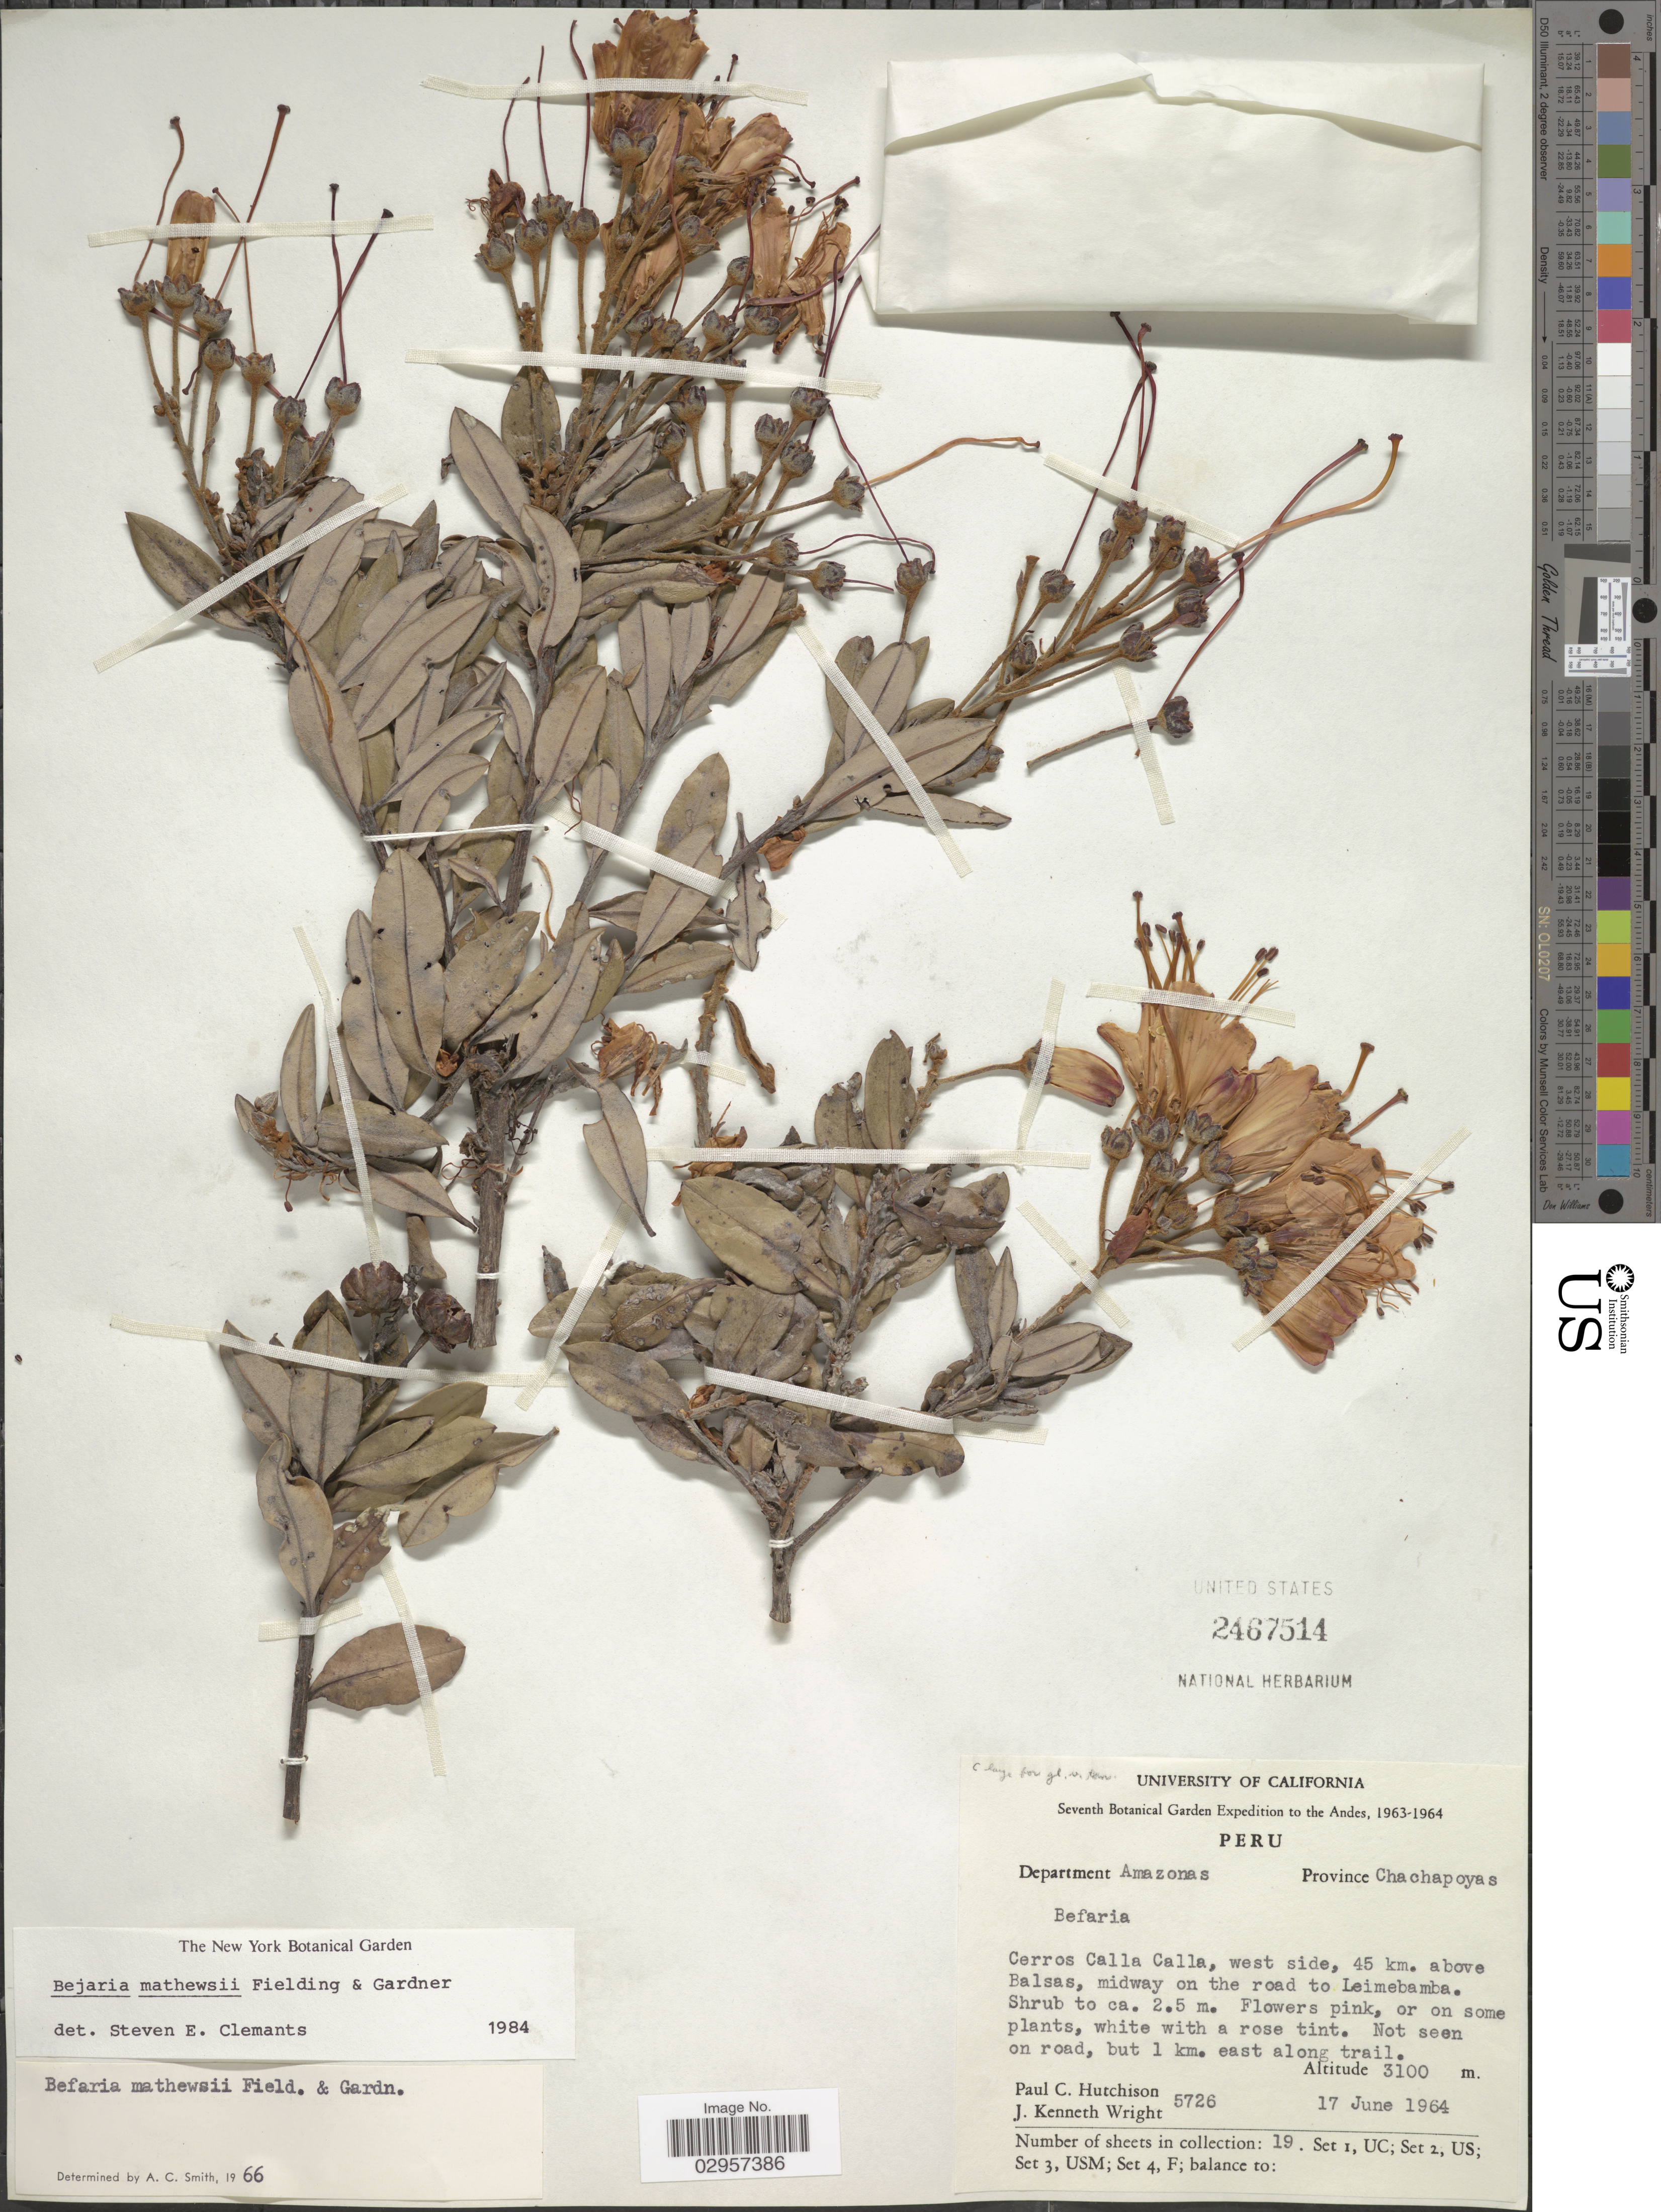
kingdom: Plantae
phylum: Tracheophyta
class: Magnoliopsida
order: Ericales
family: Ericaceae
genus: Bejaria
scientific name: Bejaria mathewsii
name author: Fielding & Gardner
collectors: P. C. Hutchison & J. K. Wright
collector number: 5726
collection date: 1964-06-17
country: Peru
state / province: Amazonas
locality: The Andes, Department Amazonas, Province Chachapoyas, Cerros Calla Calla, west side, 45 km. above Balsas, midway on the road to Leimebamba, 1 km. east along trail.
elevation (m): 3100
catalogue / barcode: US 2467514